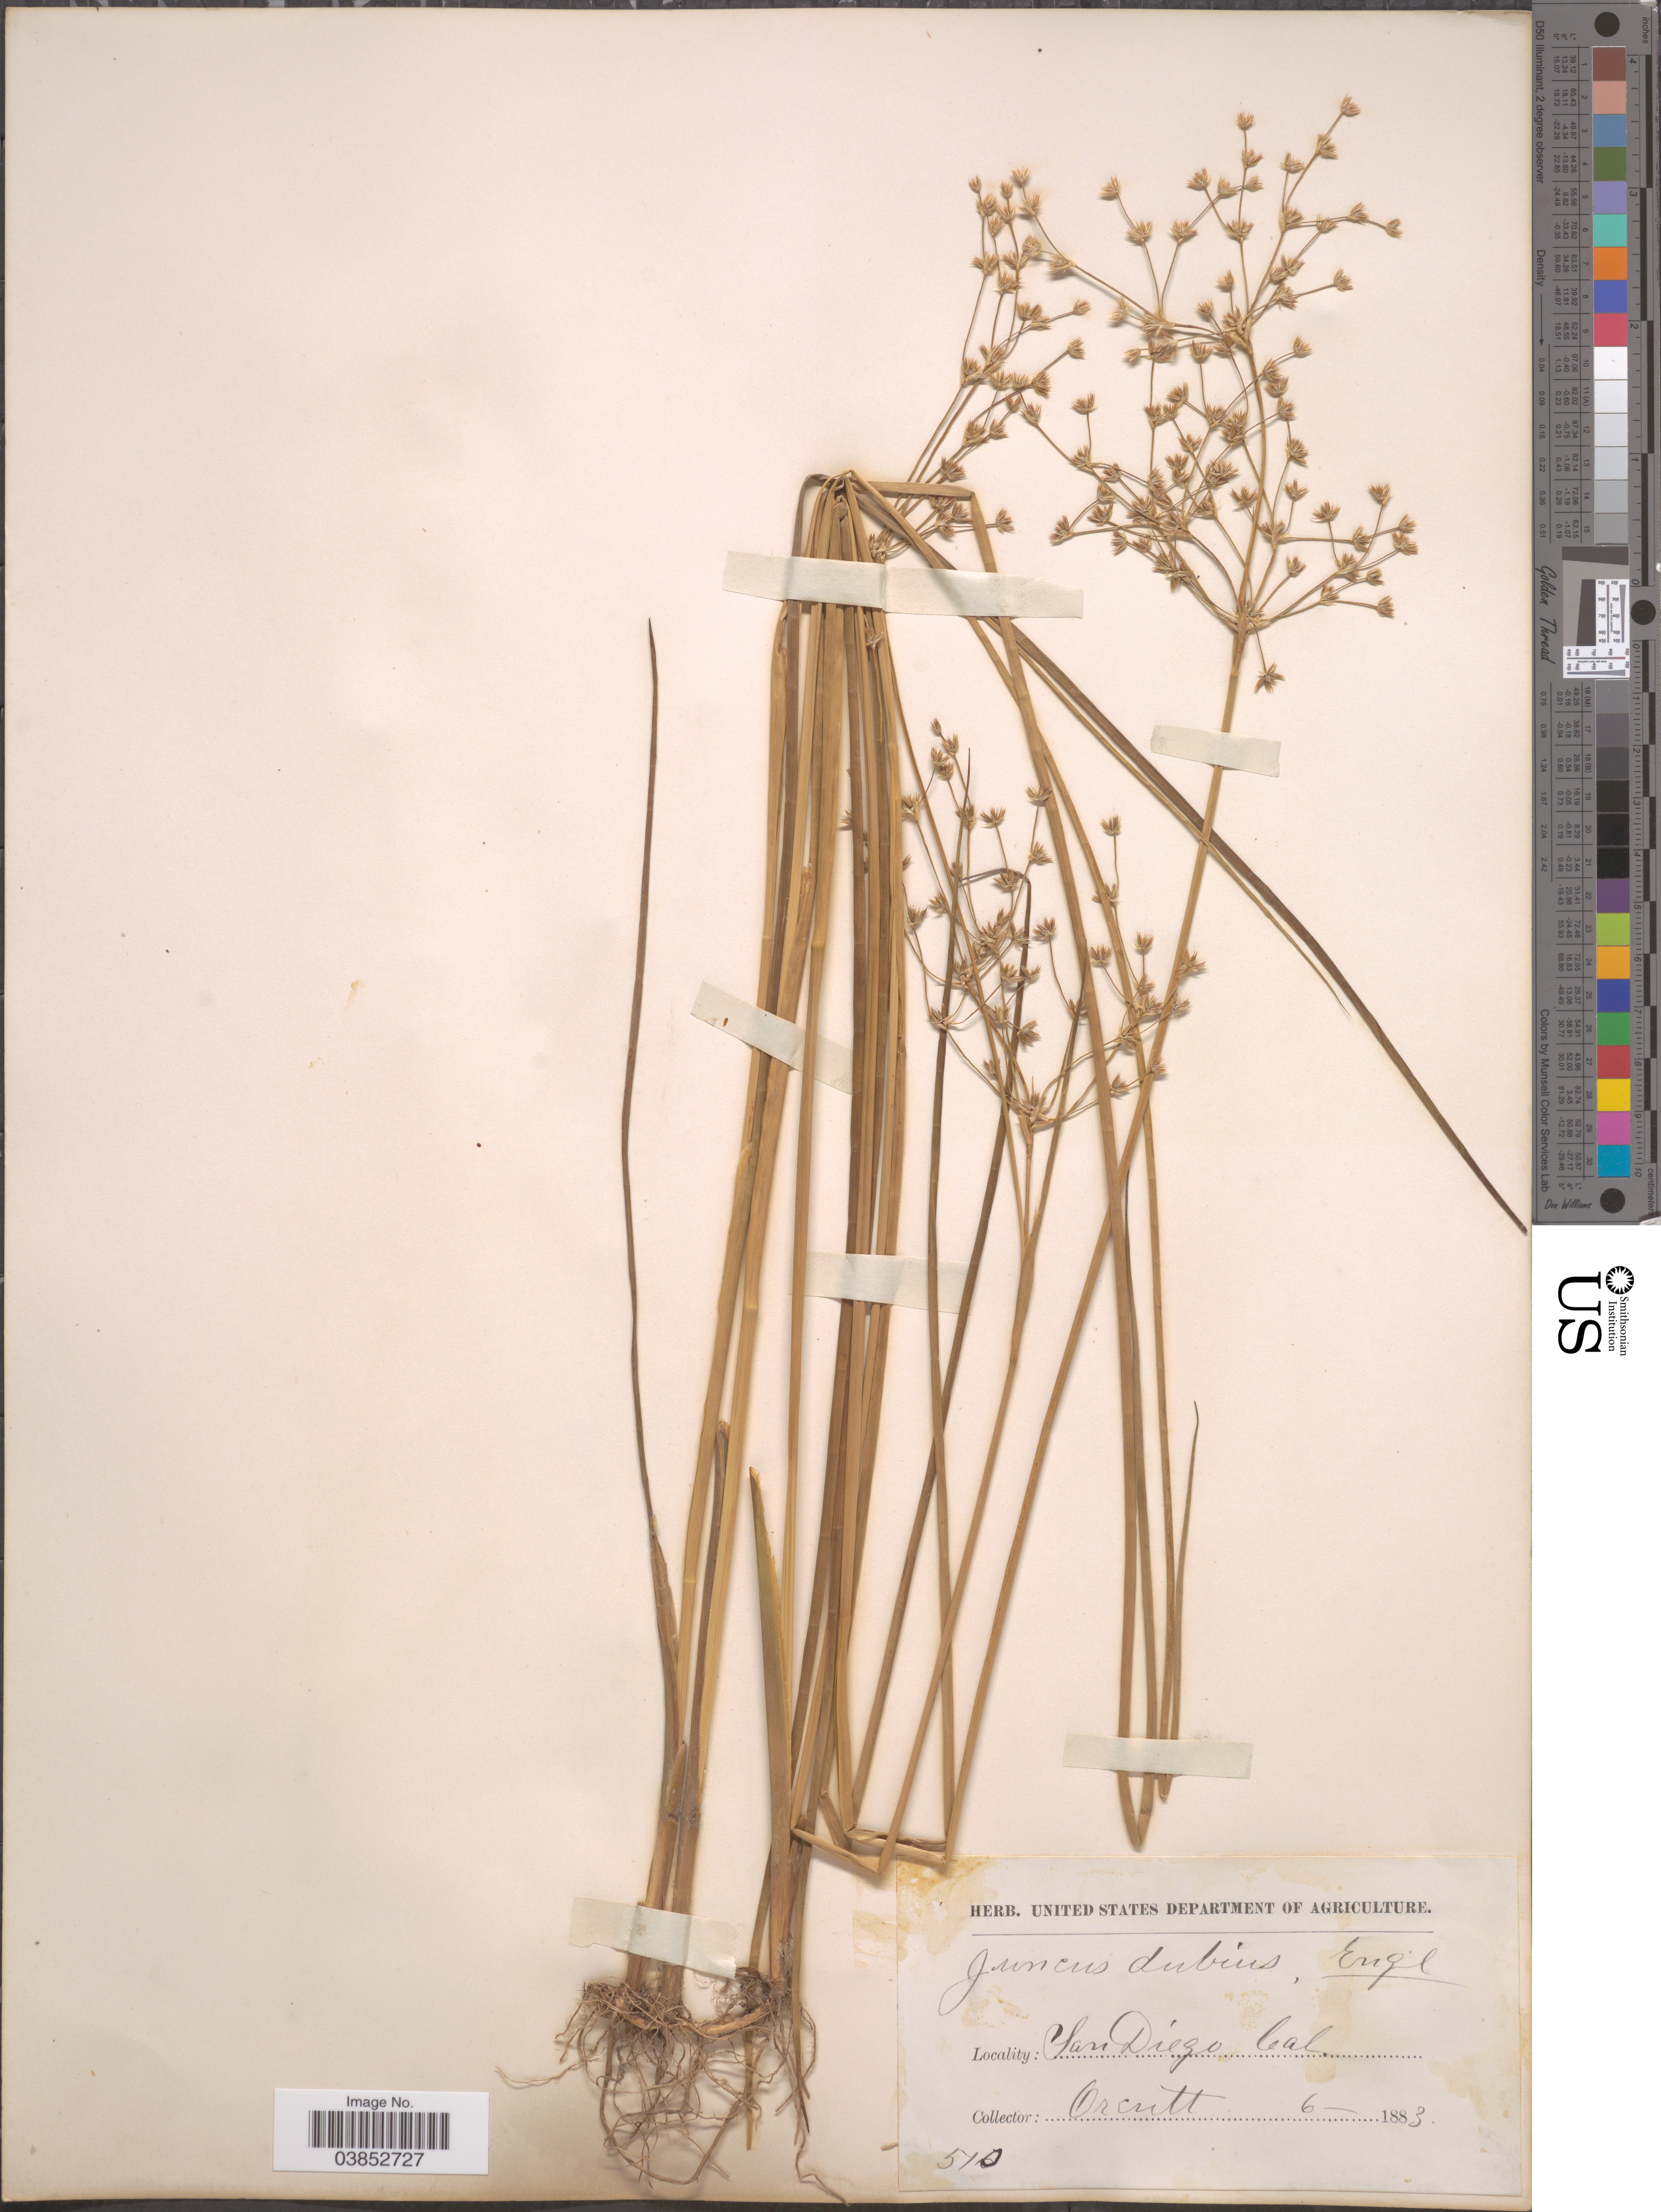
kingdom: Plantae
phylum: Tracheophyta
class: Liliopsida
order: Poales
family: Juncaceae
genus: Juncus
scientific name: Juncus dubius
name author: Engelm.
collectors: -- Orcutt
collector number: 510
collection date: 1883-06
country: United States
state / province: California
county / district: San Diego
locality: San Diego.